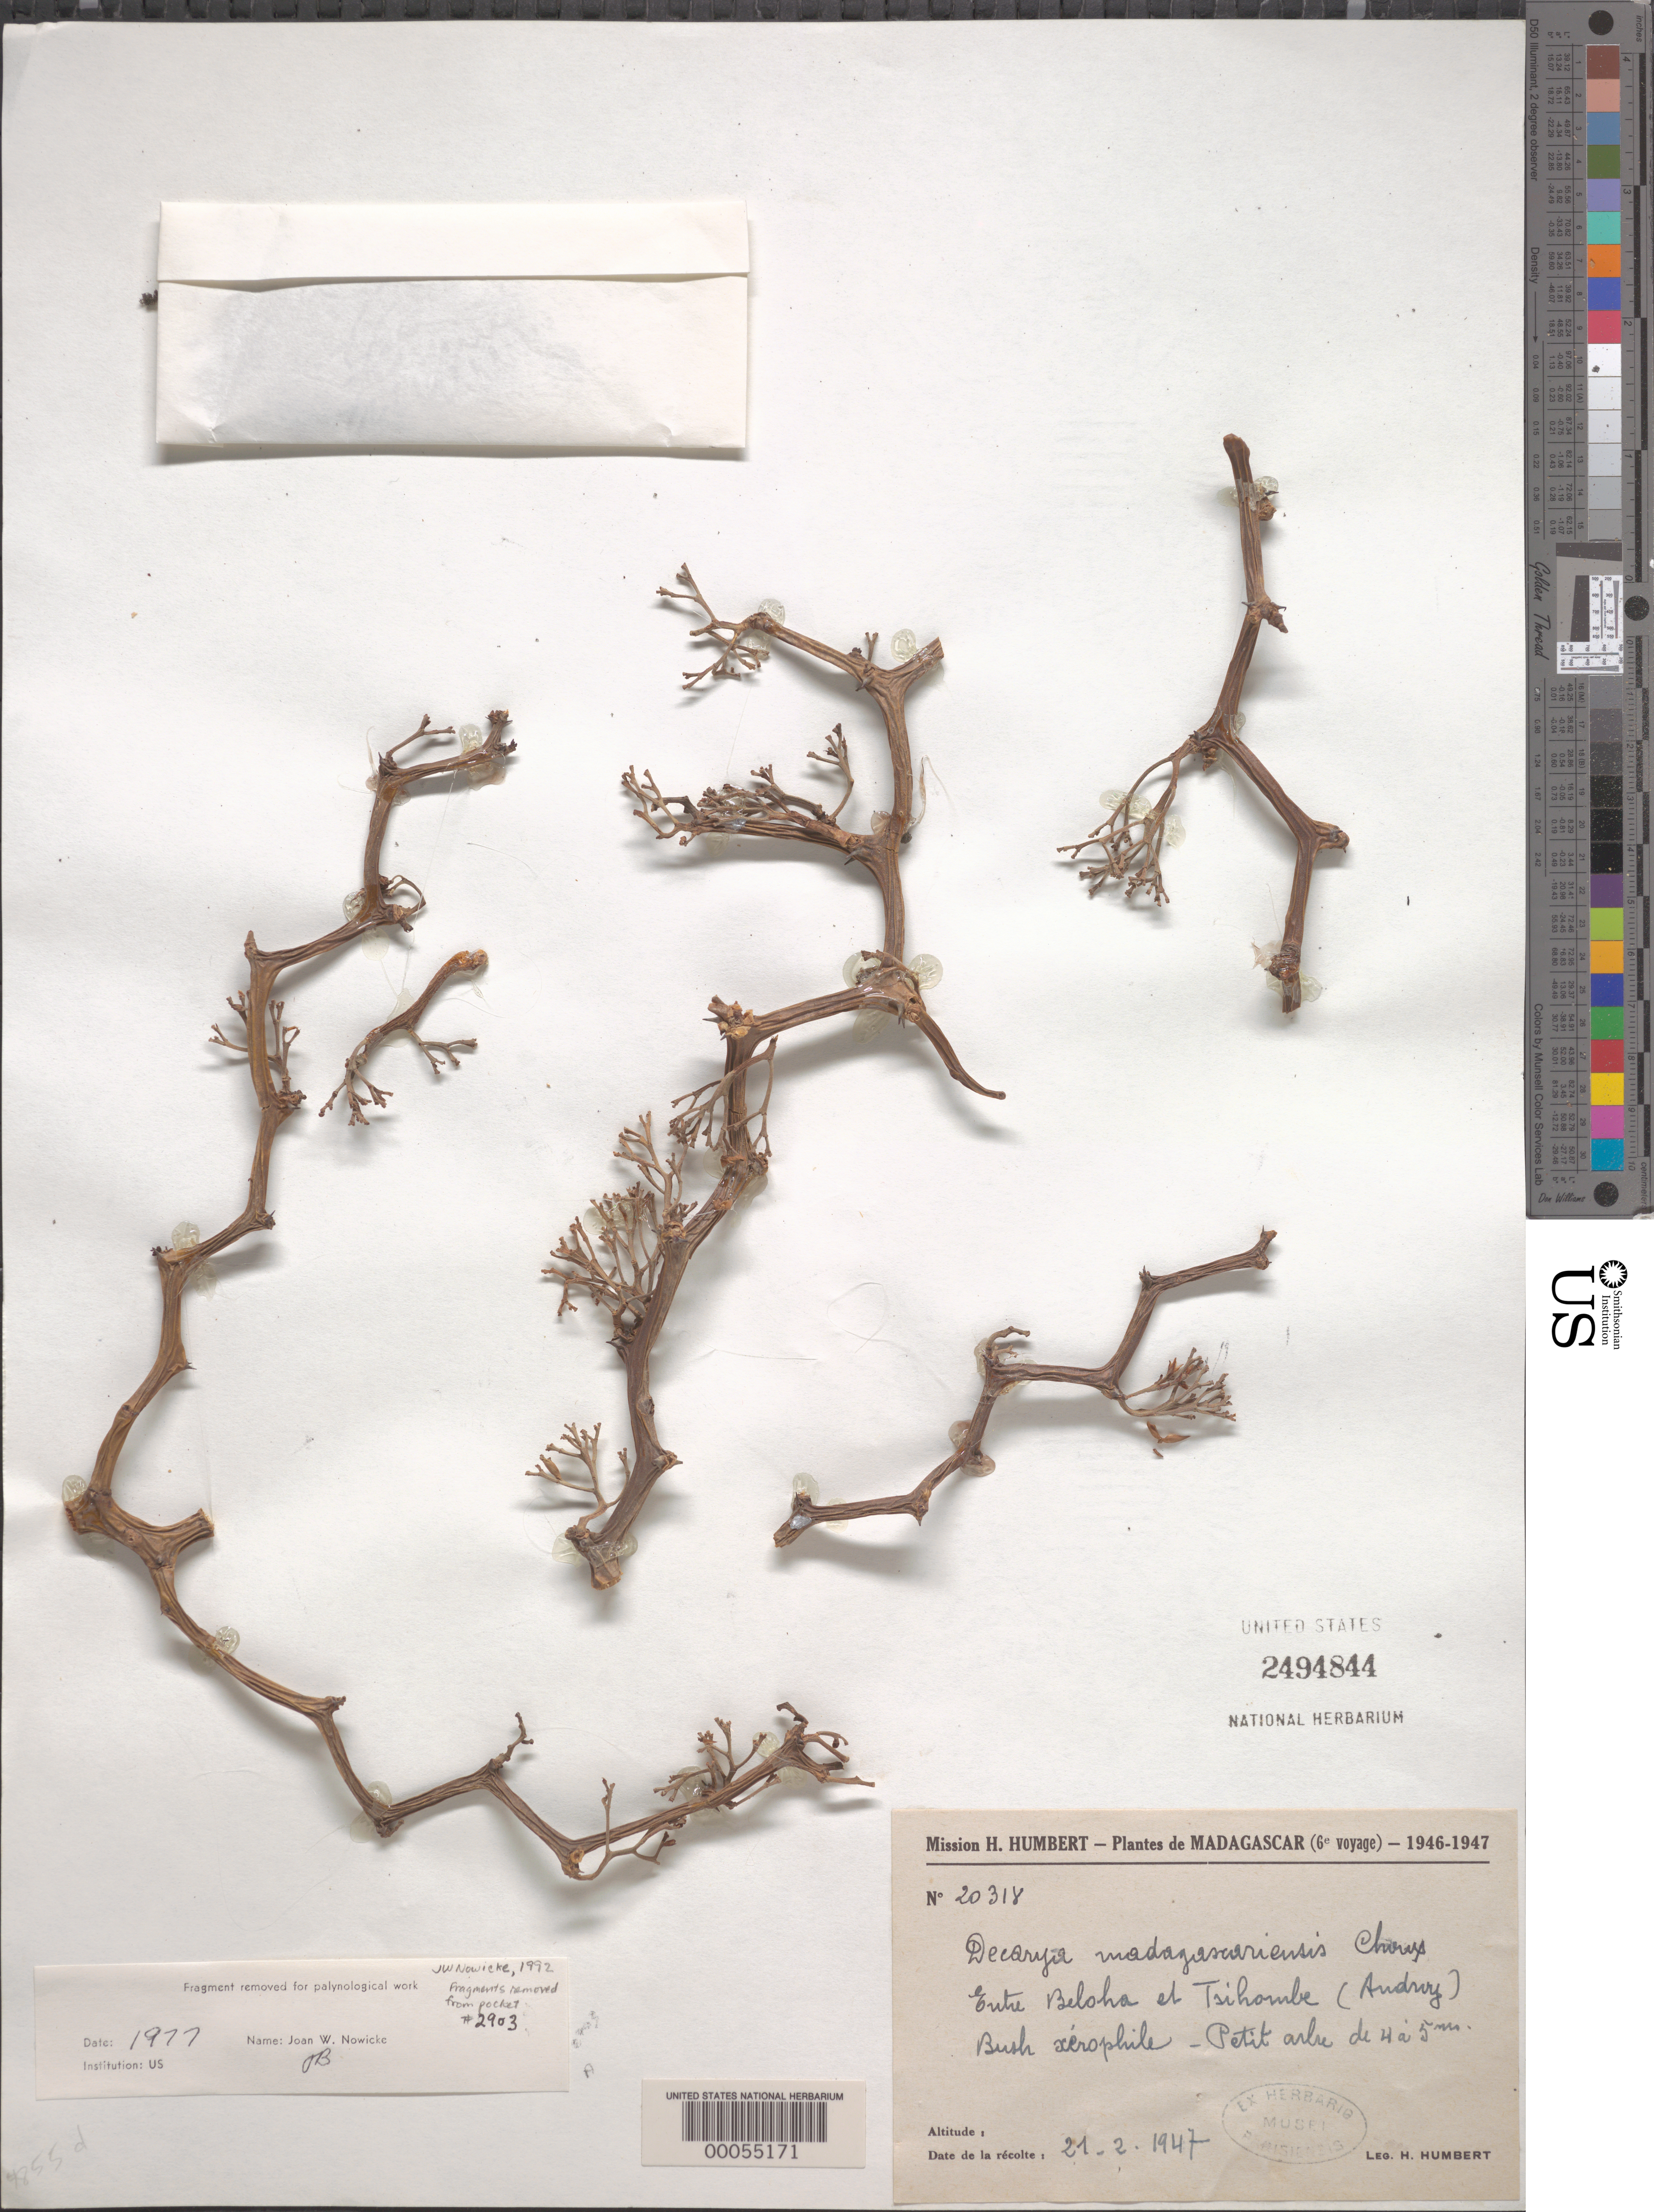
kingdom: Plantae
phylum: Tracheophyta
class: Magnoliopsida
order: Asterales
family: Asteraceae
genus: Cirsium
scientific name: Cirsium fontinale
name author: (Greene) Jeps.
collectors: H. Humbert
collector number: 20318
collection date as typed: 21 Feb 1947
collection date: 1947-02-21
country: Madagascar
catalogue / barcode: US 2494844